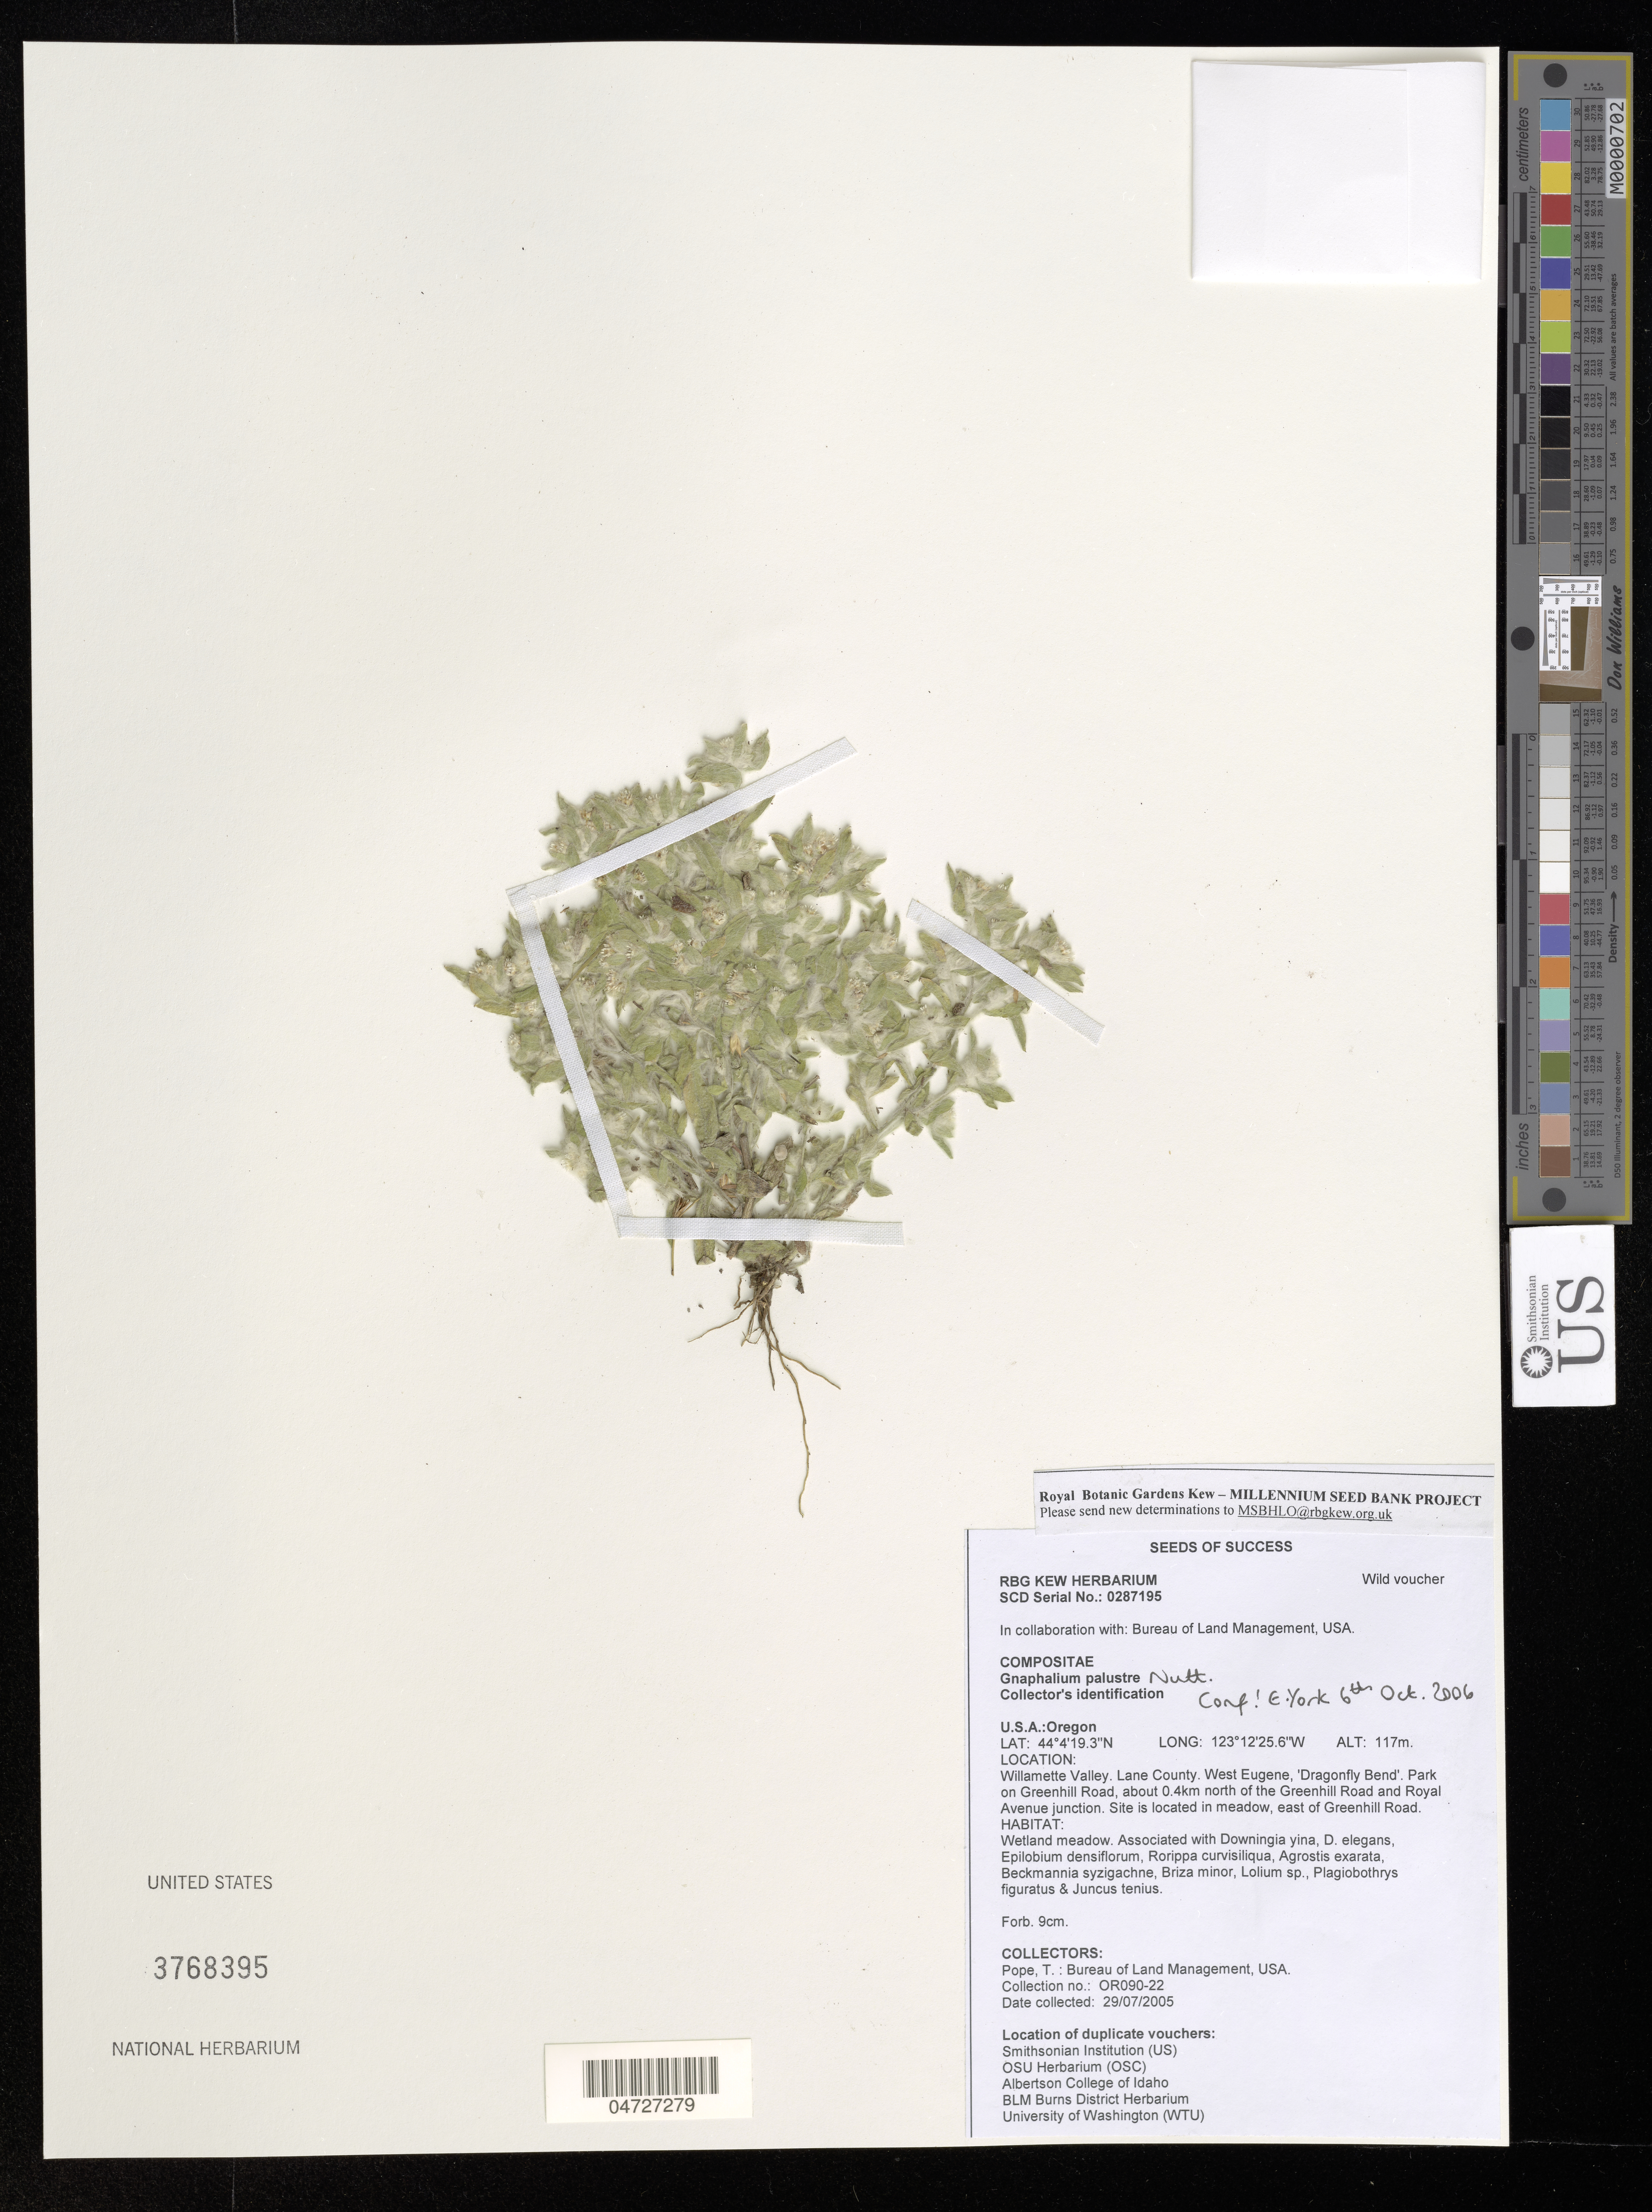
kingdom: Plantae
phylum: Tracheophyta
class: Magnoliopsida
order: Asterales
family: Asteraceae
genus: Gnaphalium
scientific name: Gnaphalium palustre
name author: Nutt.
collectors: T. Pope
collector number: OR090-22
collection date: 2005-07-29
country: United States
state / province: Oregon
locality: Willamette Valley. Lane County. West Eugene, 'Dragonfly Bend'. Park on Greenhill Road, about 0.4 km north of the Greenhill Road and Royal Avenue junction. Site is located in meadow, east of Greenhill Road.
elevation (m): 117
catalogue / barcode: US 3768395